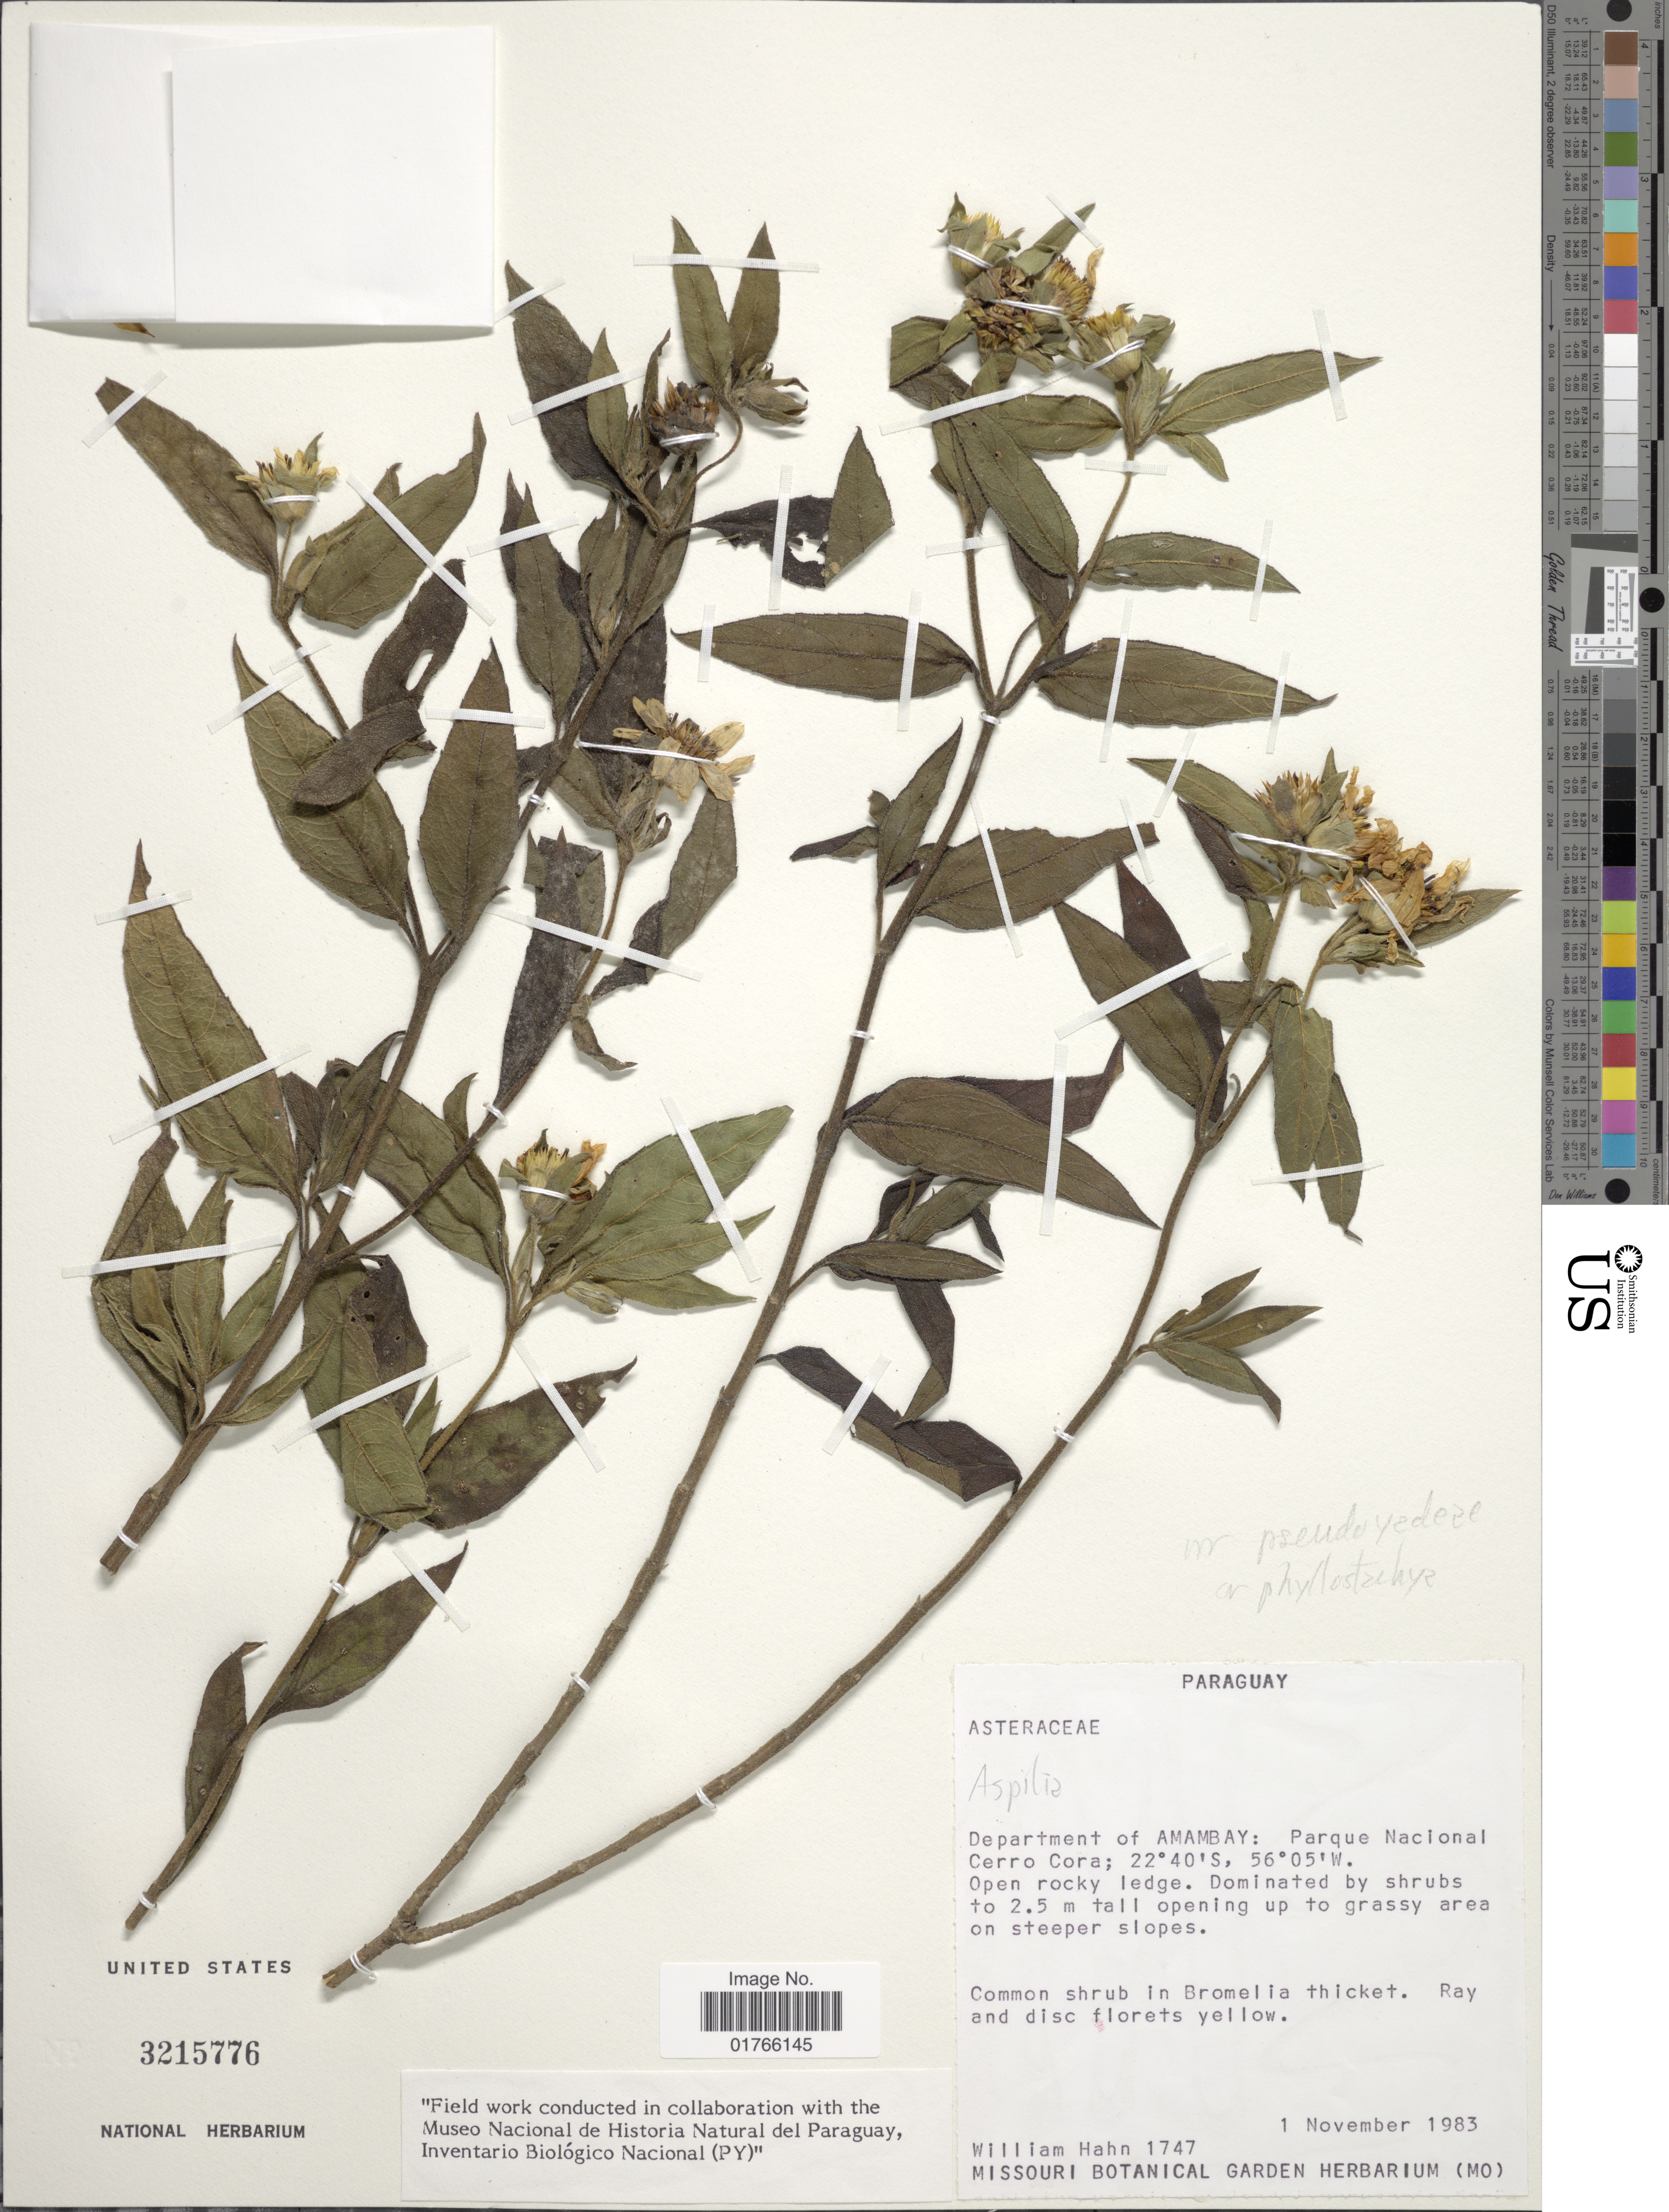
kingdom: Plantae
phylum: Tracheophyta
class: Magnoliopsida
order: Asterales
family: Asteraceae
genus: Aspilia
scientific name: Aspilia sp.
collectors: W. Hahn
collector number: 1747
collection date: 1983-11-01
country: Paraguay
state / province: Amambay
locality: Parque Nacional Cerro Cora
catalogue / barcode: US 3215776